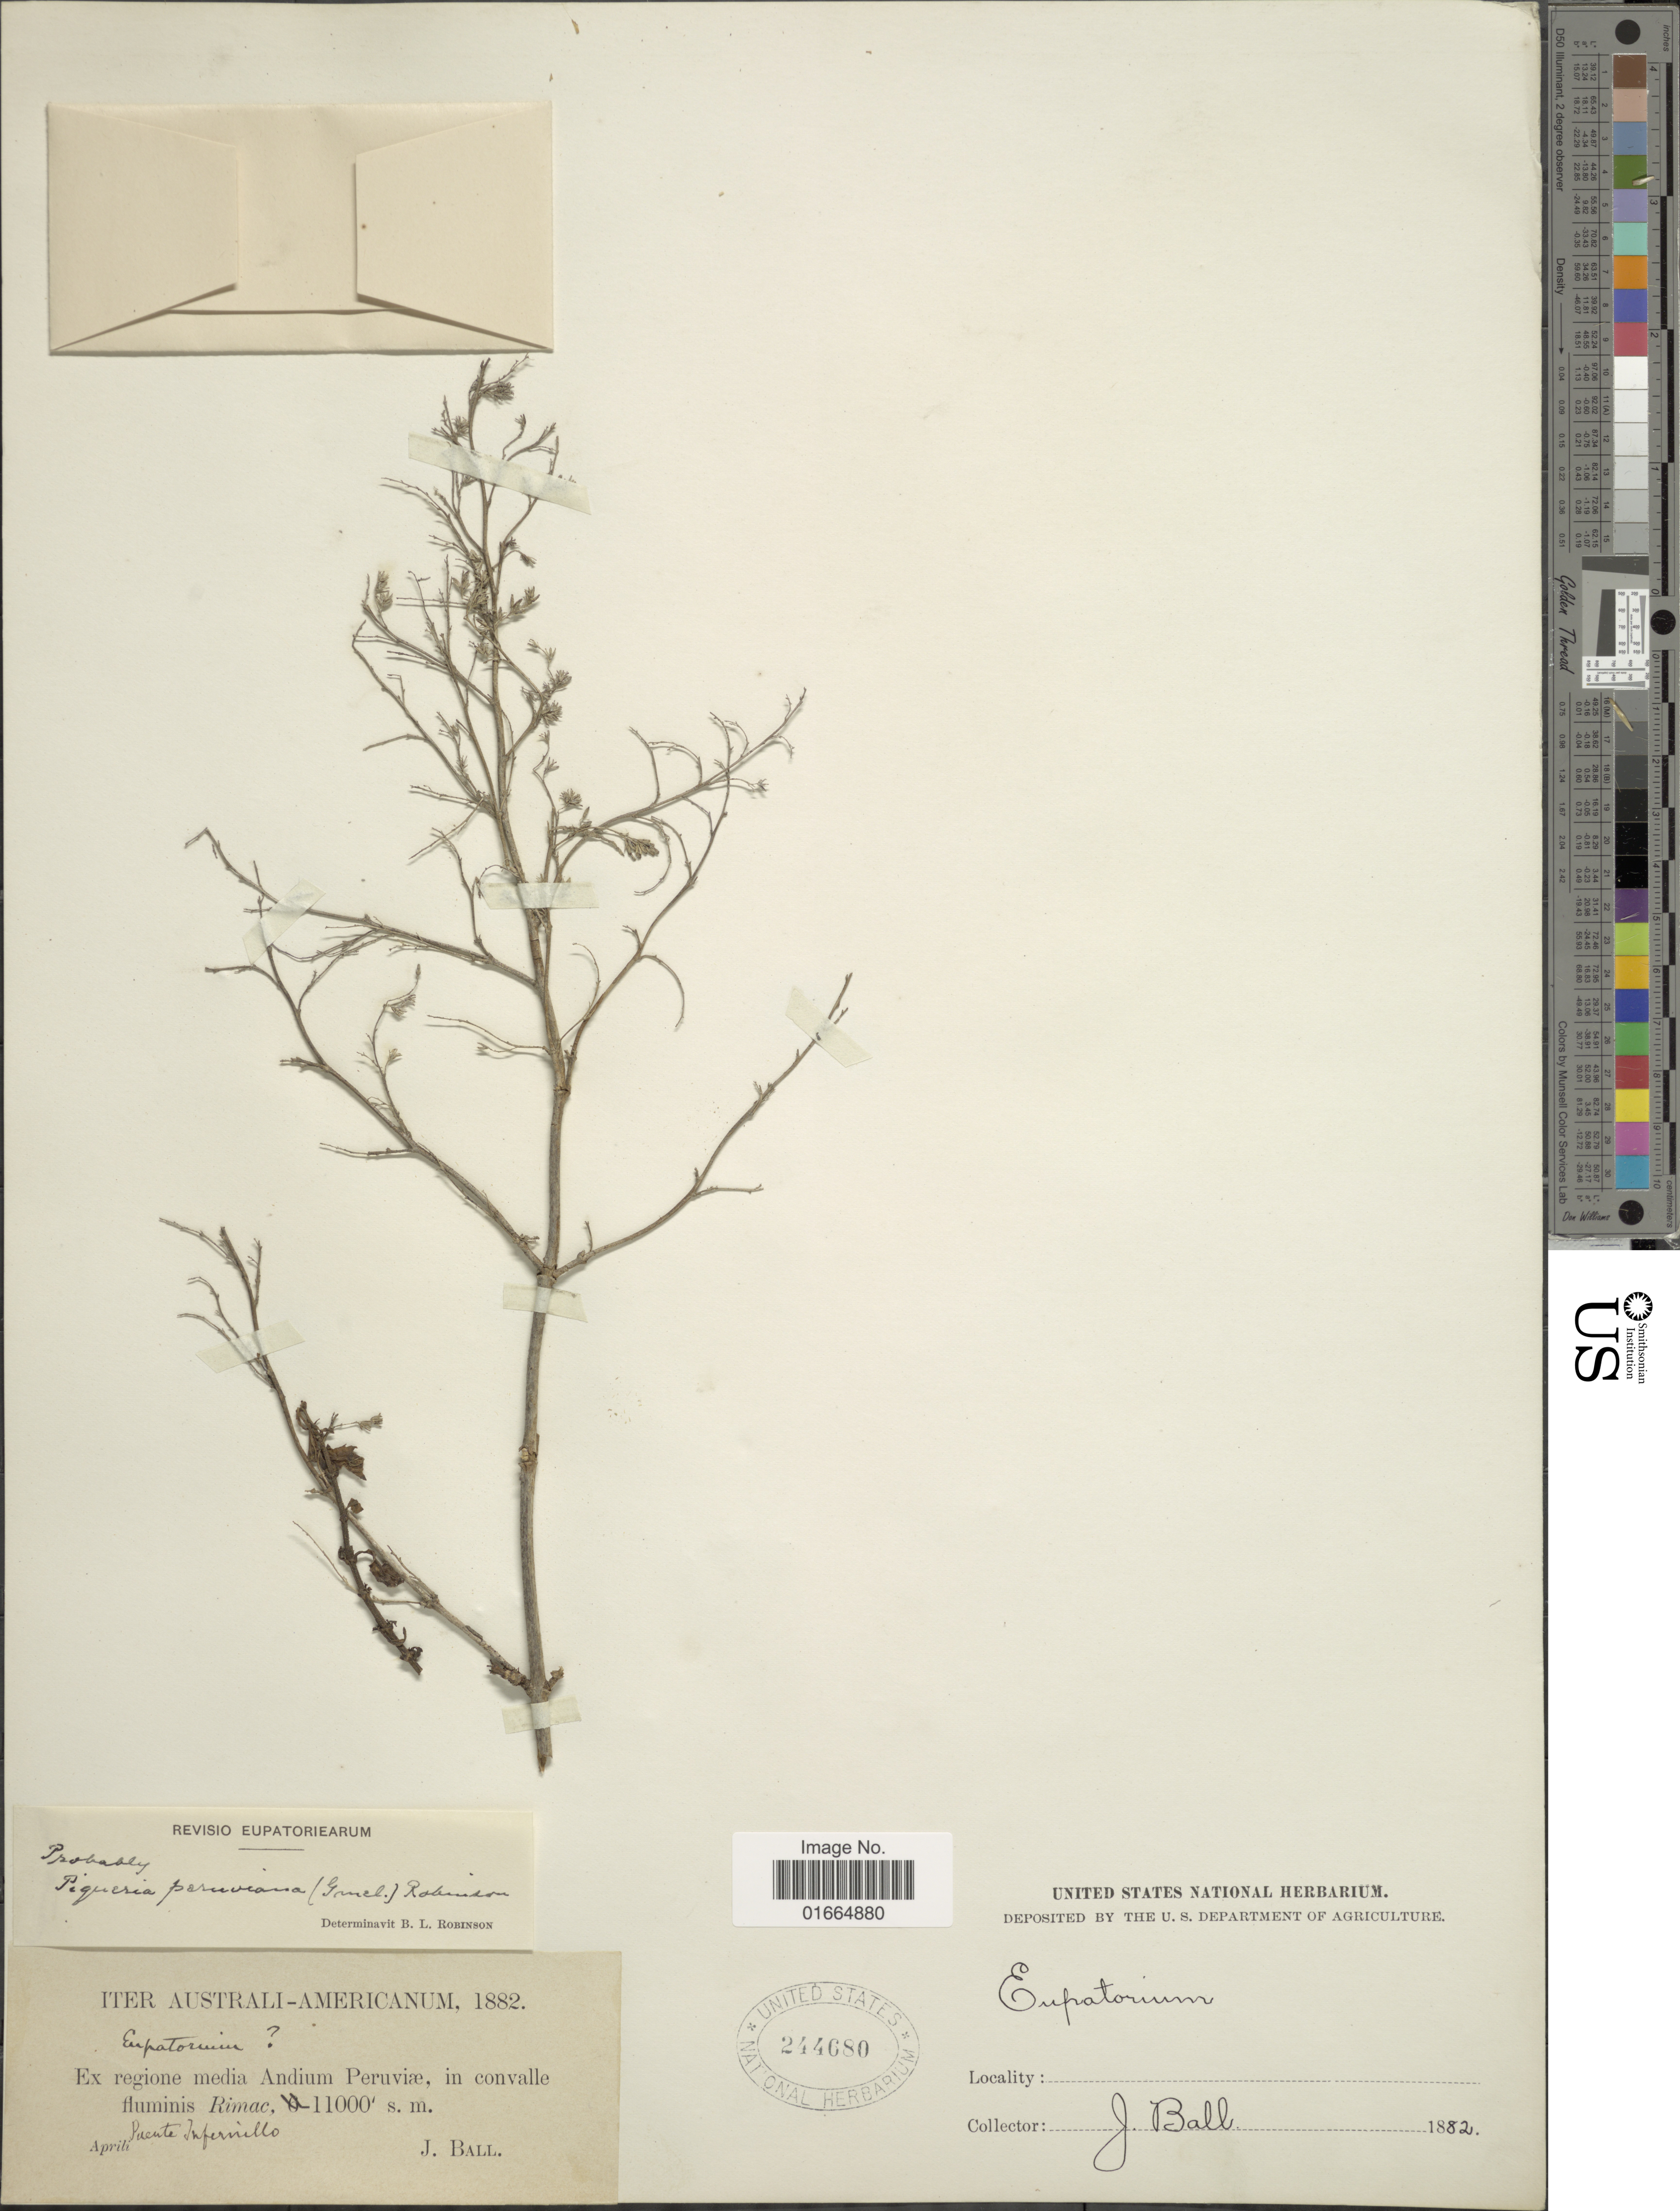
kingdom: Plantae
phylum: Tracheophyta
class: Magnoliopsida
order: Asterales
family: Asteraceae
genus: Ophryosporus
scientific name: Ophryosporus peruvianus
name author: (J.F. Gmel.) R.M. King & H. Rob.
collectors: J. Ball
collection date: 1882-04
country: Peru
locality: Ex regione media Andium Peruviæ, in convalle fluminis Rimac. Puente Infernillo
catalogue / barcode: US 244680